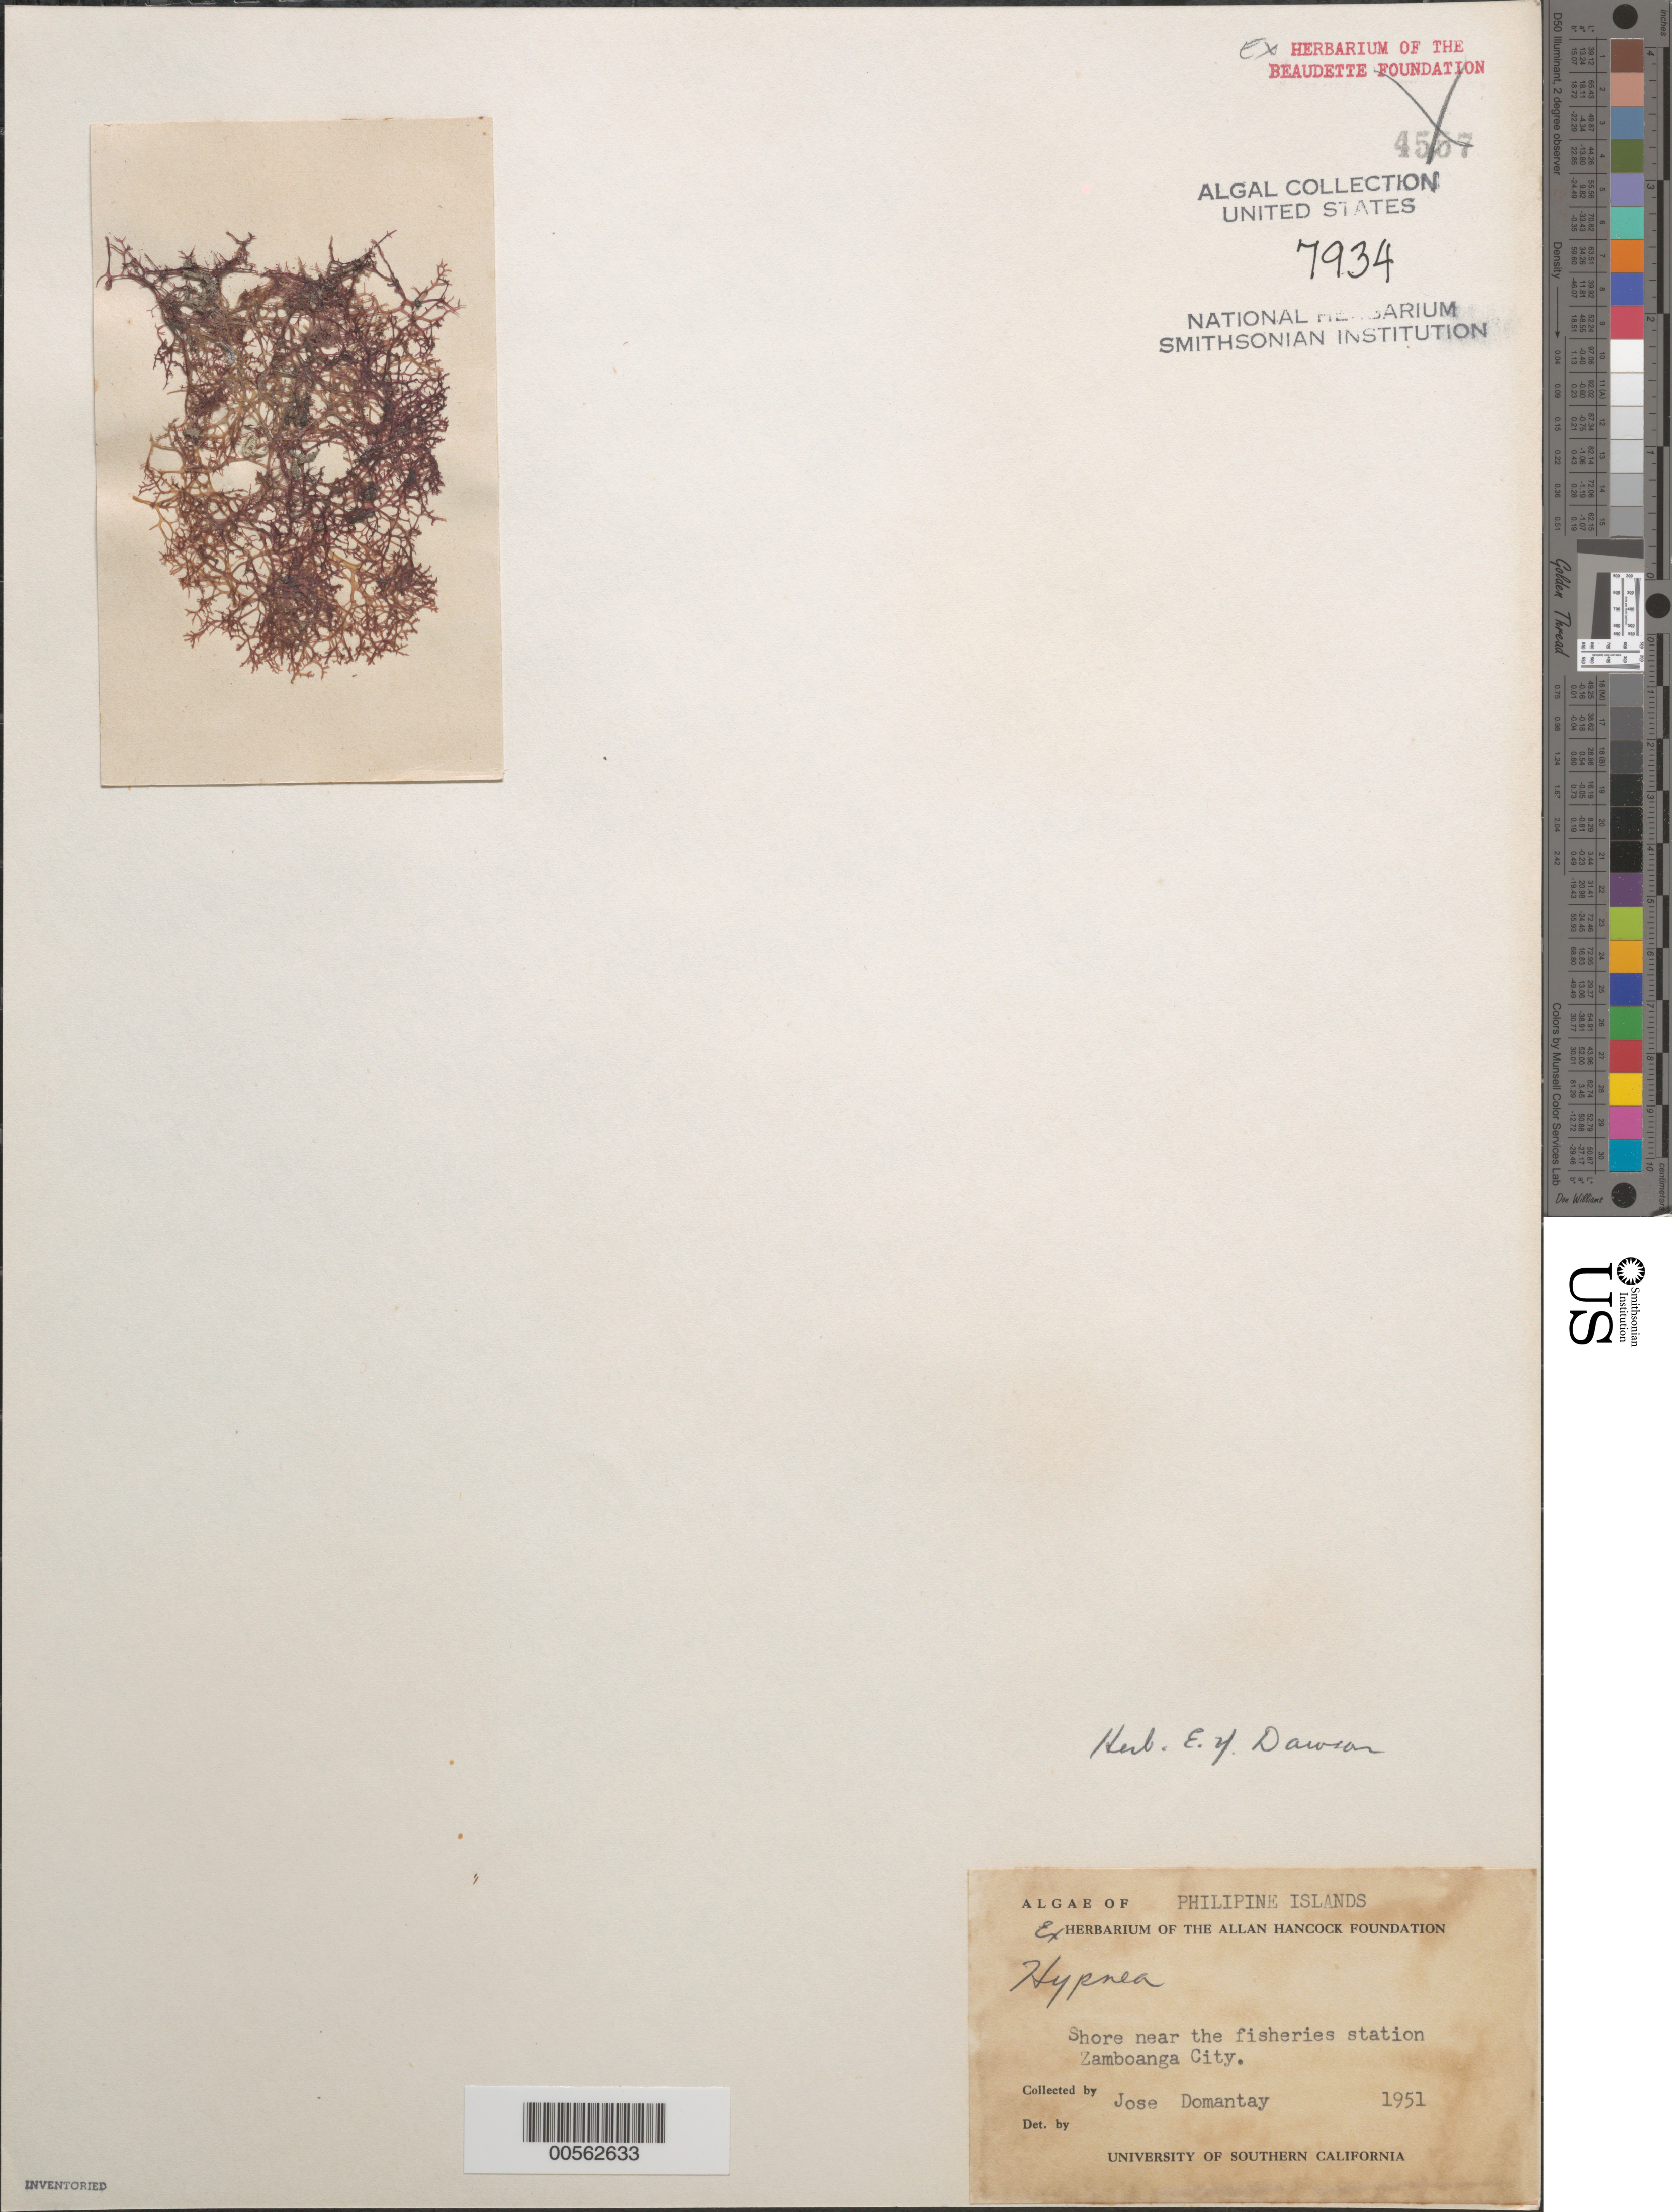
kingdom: Plantae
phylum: Rhodophyta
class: Florideophyceae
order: Gigartinales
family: Cystocloniaceae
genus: Hypnea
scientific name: Hypnea sp.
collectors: J. Domantay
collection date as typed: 1951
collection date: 1951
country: Philippines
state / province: Zamboanga Peninsula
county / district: Zamboanga del Sur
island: Mindanao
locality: City of Zamboanga near fisheries station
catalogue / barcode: US 7934